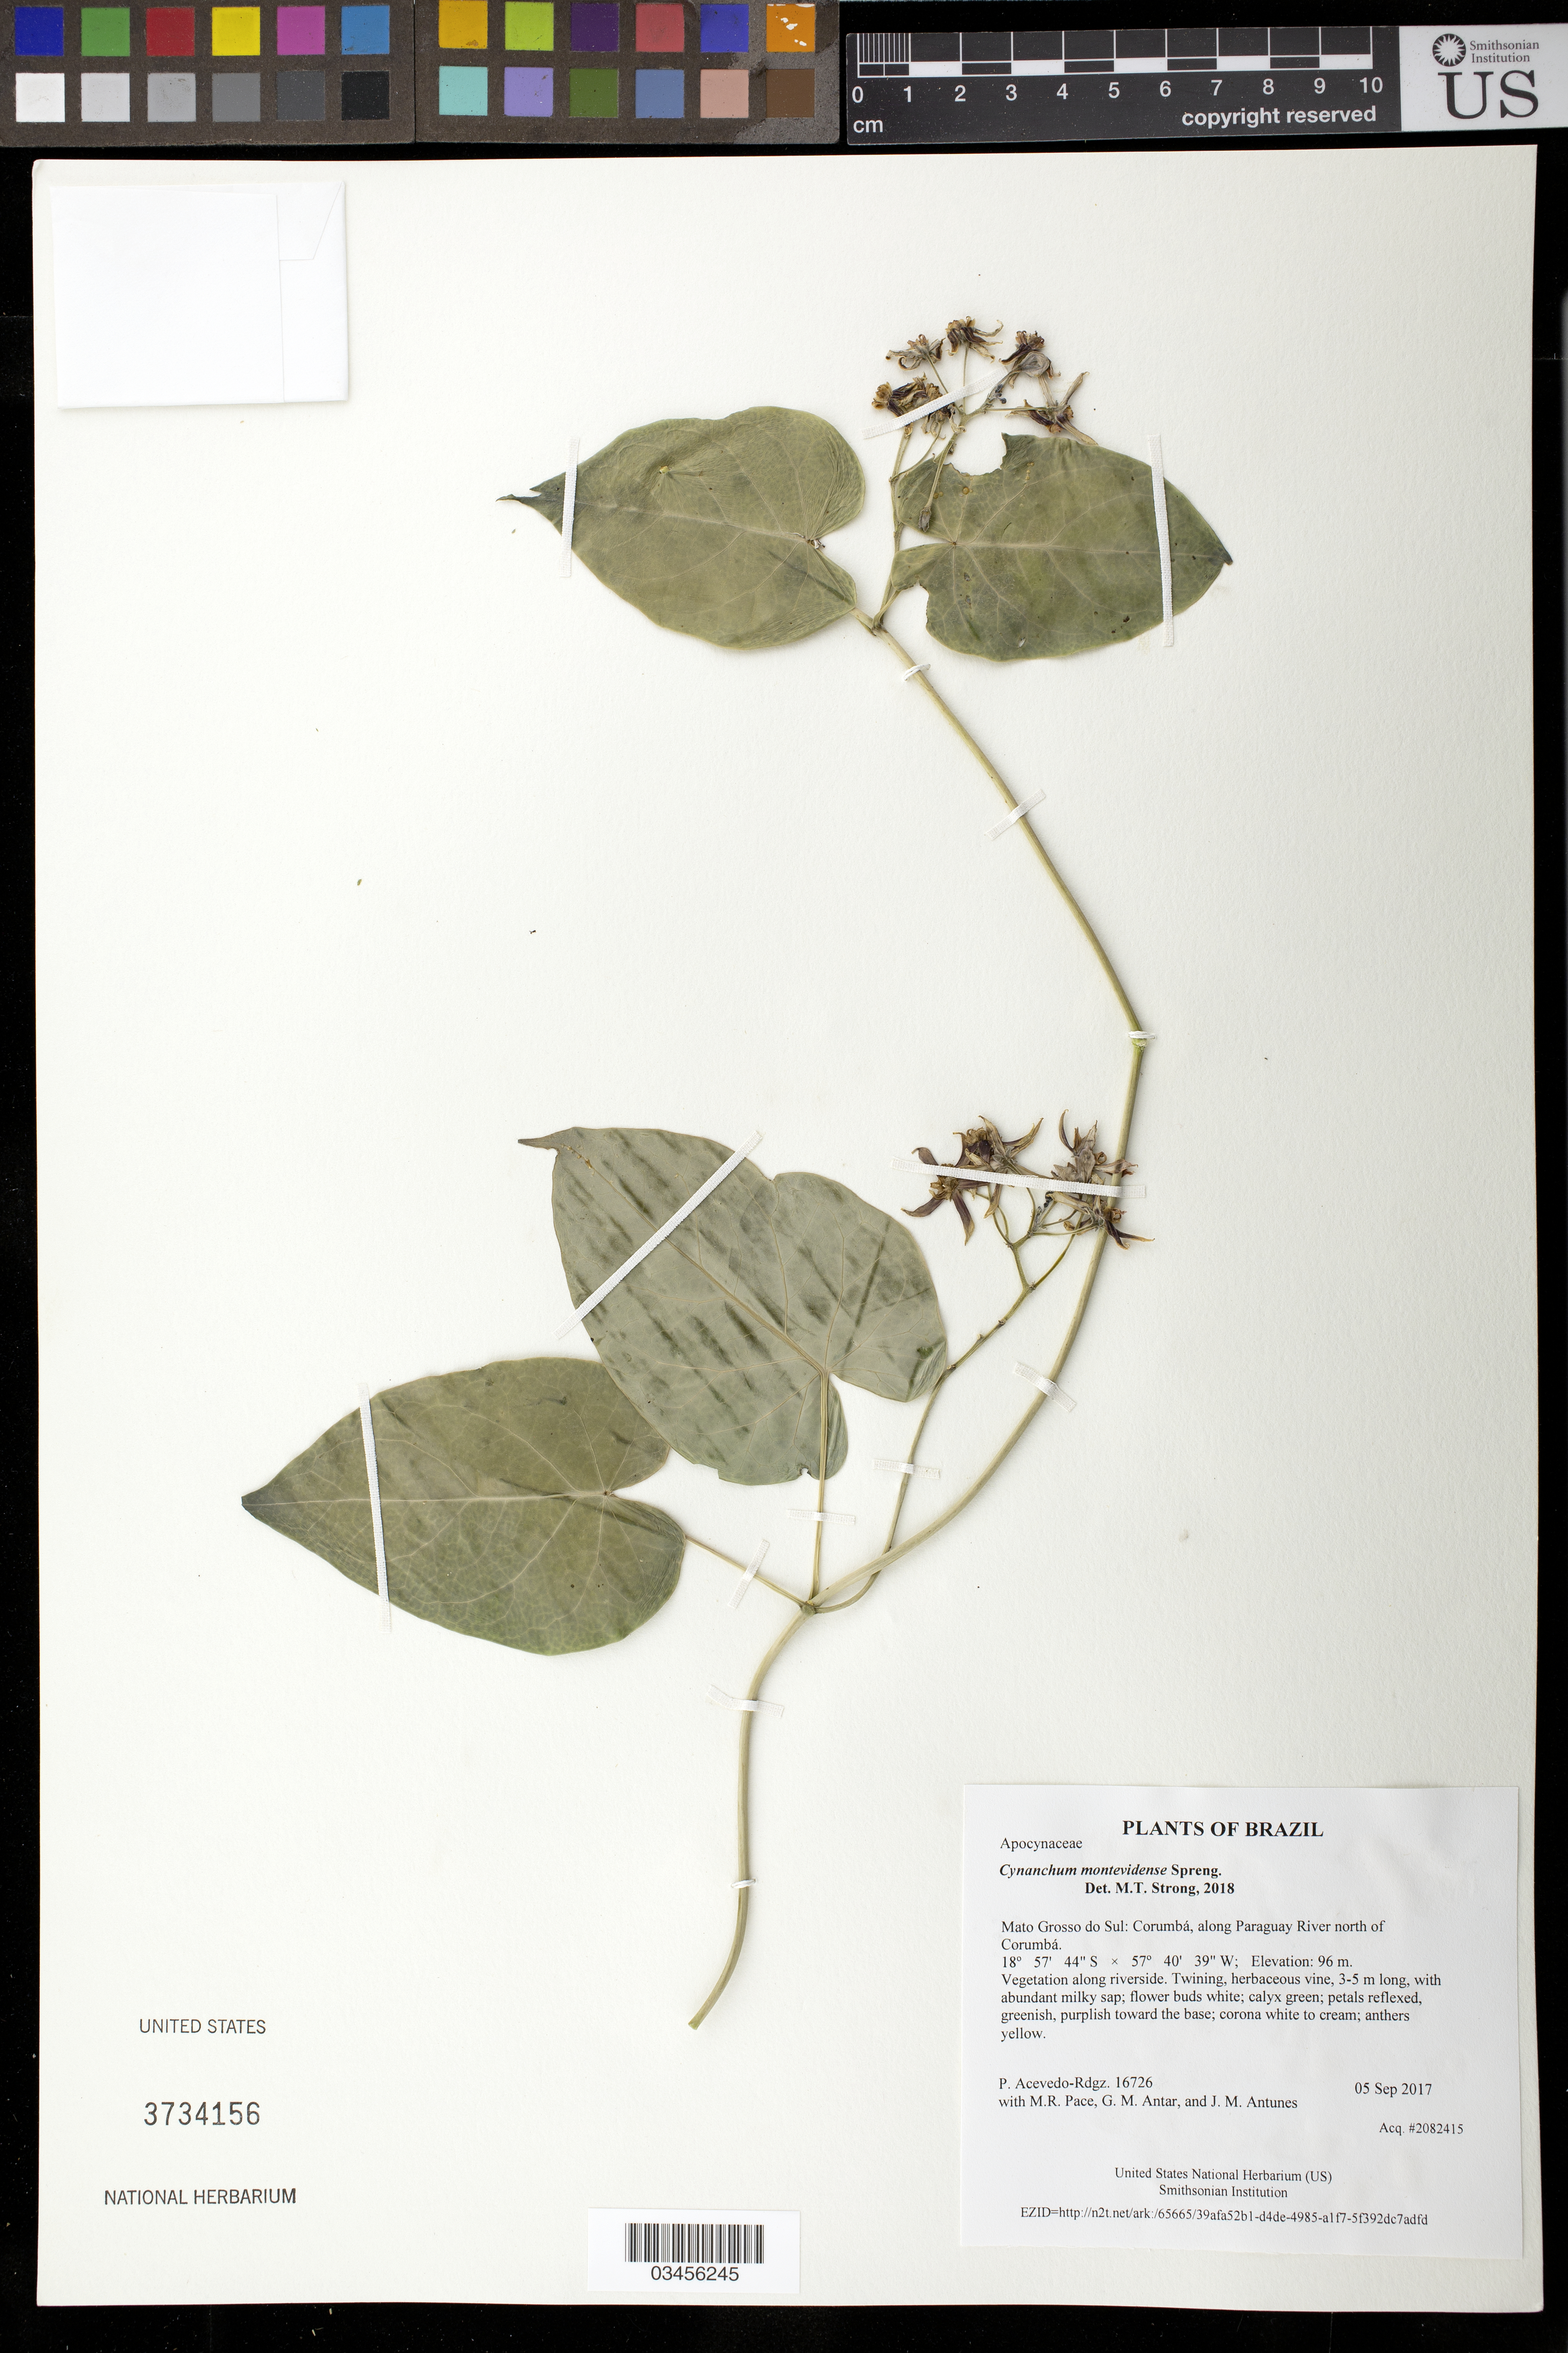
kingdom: Plantae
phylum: Tracheophyta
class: Magnoliopsida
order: Gentianales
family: Apocynaceae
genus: Cynanchum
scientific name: Cynanchum montevidense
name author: Spreng.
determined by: Strong, Mark T., (BOT), Smithsonian Institution - National Museum of Natural History (UNITED STATES)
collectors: P. Acevedo-Rodr., M. R. Pace, G. M. Antar & J. M. Antunes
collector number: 16726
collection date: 2017-09-05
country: Brazil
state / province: Mato Grosso do Sul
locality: Corumbá, along Paraguay River north of Corumbá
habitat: Vegetation along riverside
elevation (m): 96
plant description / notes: US, NY, MO, K, RB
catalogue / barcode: US 3734156